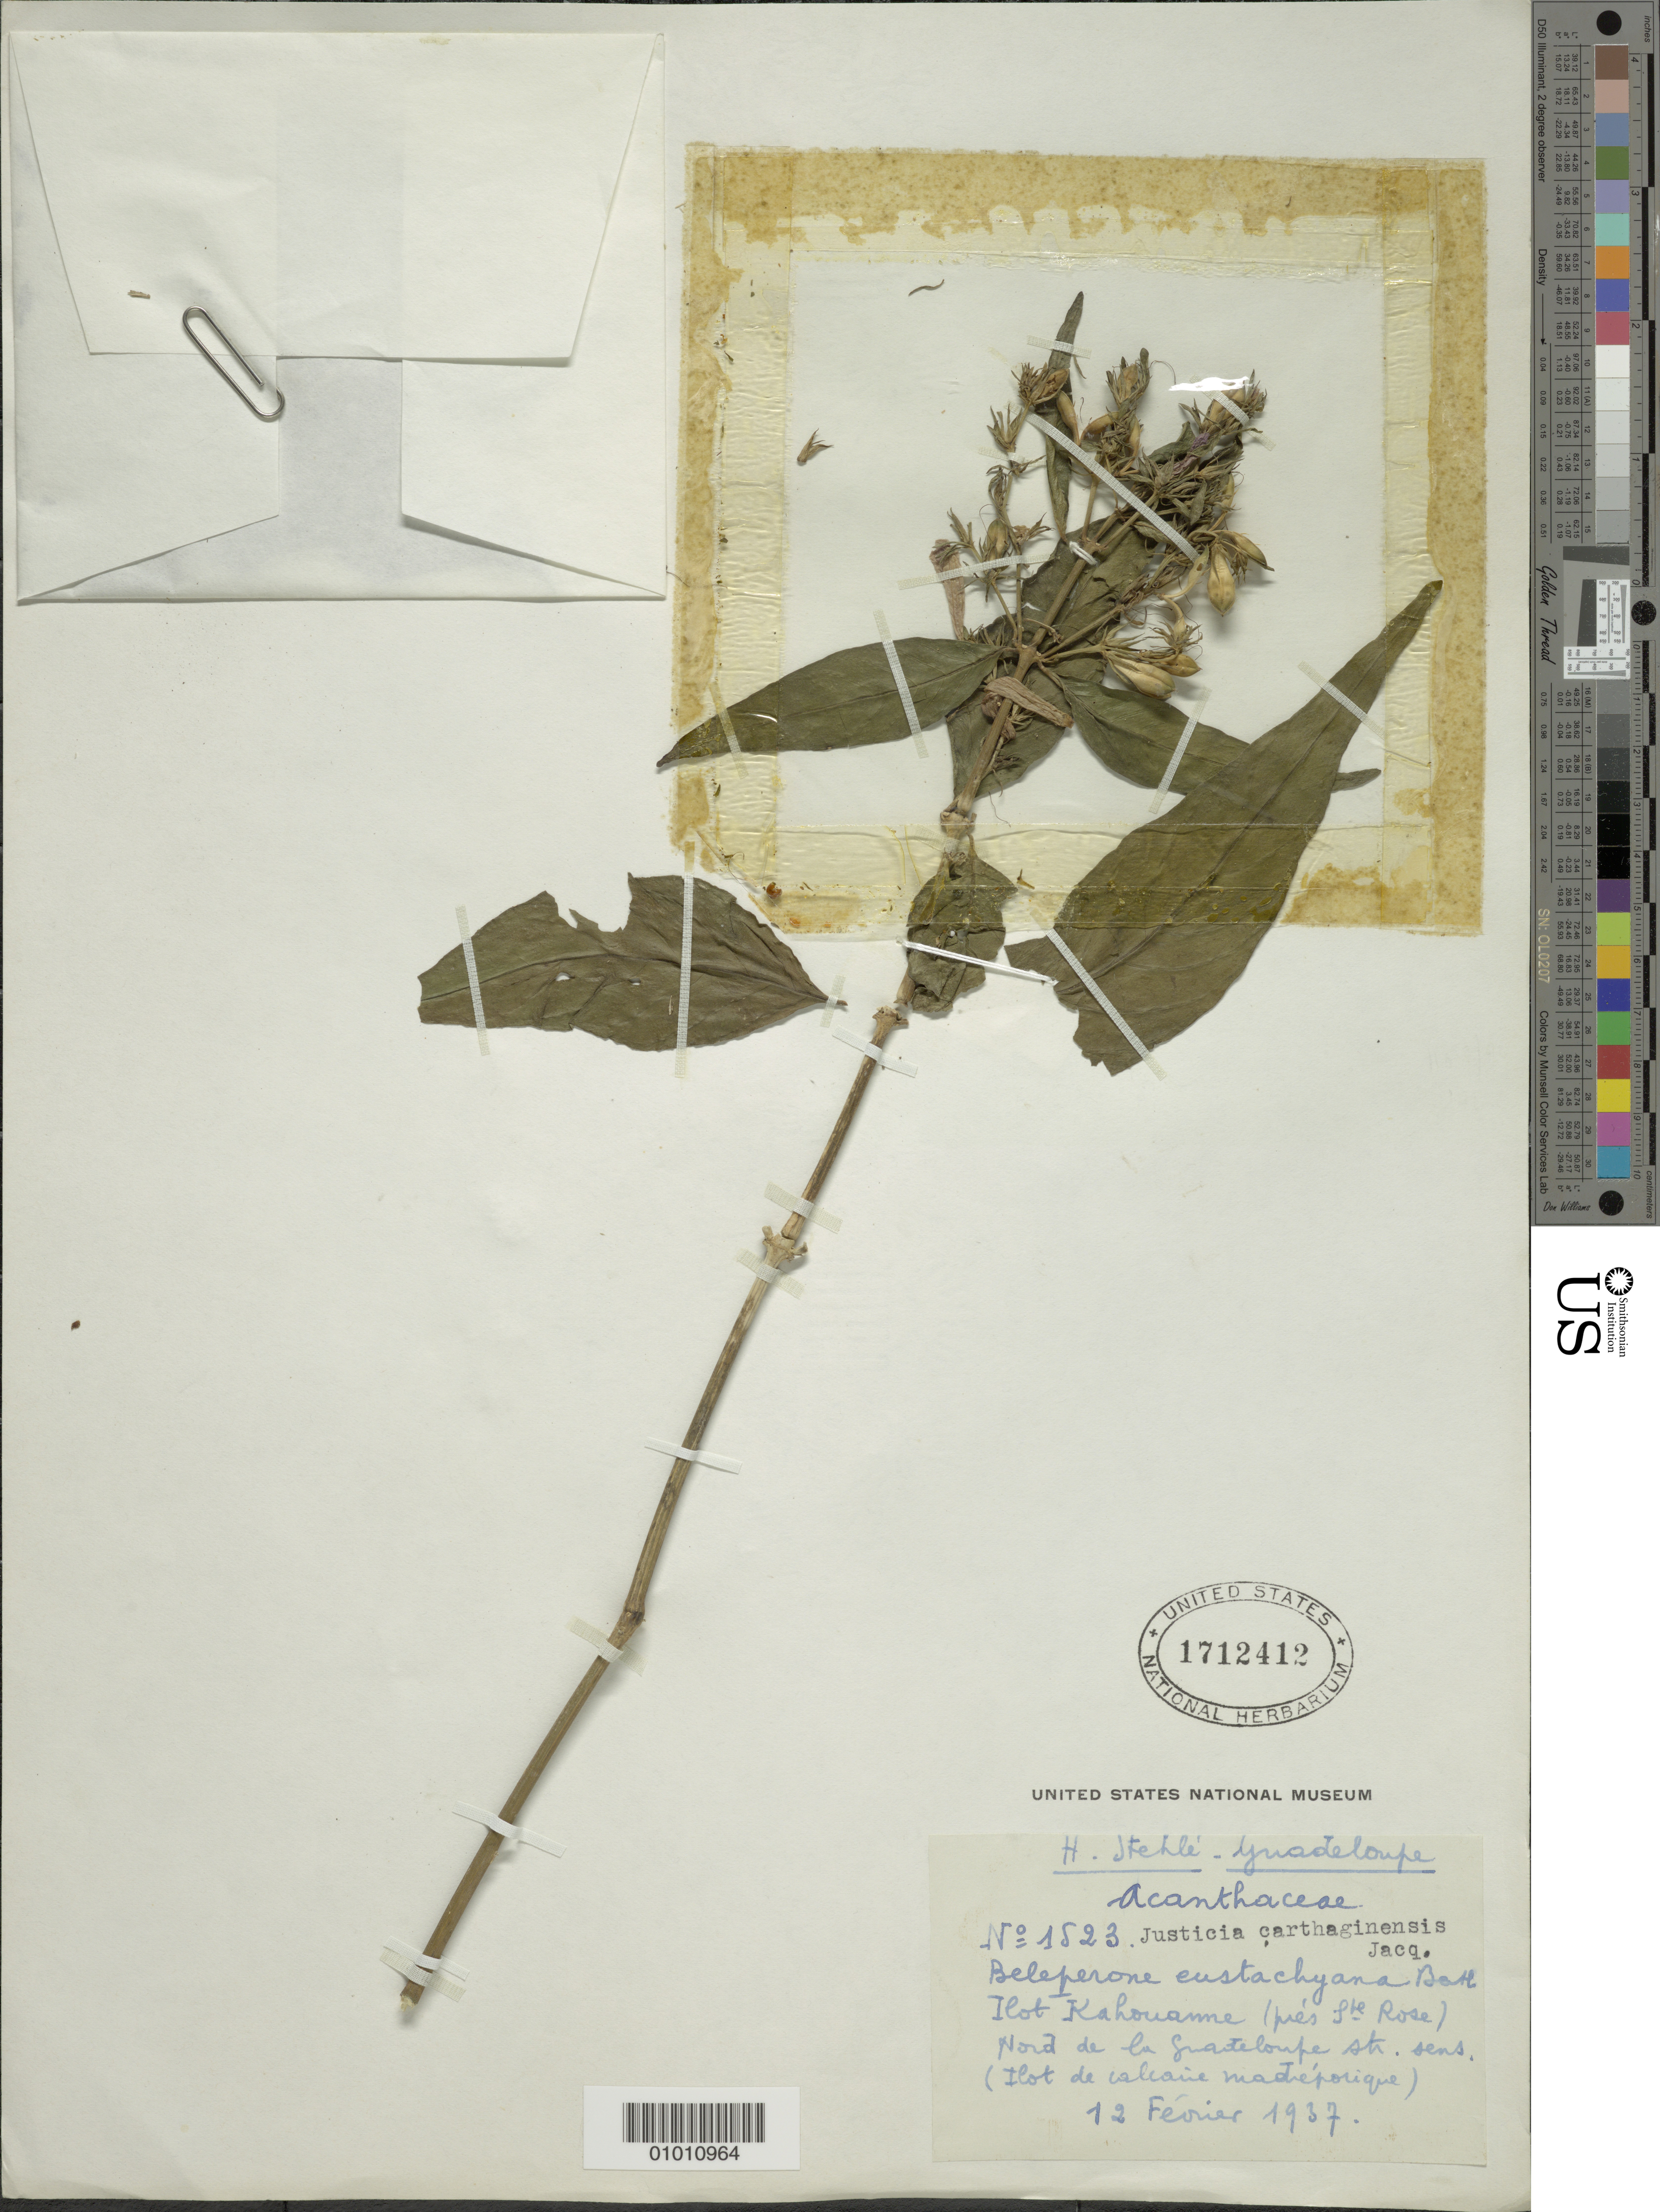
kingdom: Plantae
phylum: Tracheophyta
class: Magnoliopsida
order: Lamiales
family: Acanthaceae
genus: Justicia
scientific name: Justicia eustachiana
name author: Jacq.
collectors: H. Stehlé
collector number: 1523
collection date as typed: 12 Feb 1937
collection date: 1937-02-12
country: Guadeloupe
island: Basse Terre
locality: Ilot Kahouame (prés Ste. Rose), nord de la Guadeloupe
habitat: Ilot de calcaire mastréporique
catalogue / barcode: US 1712412